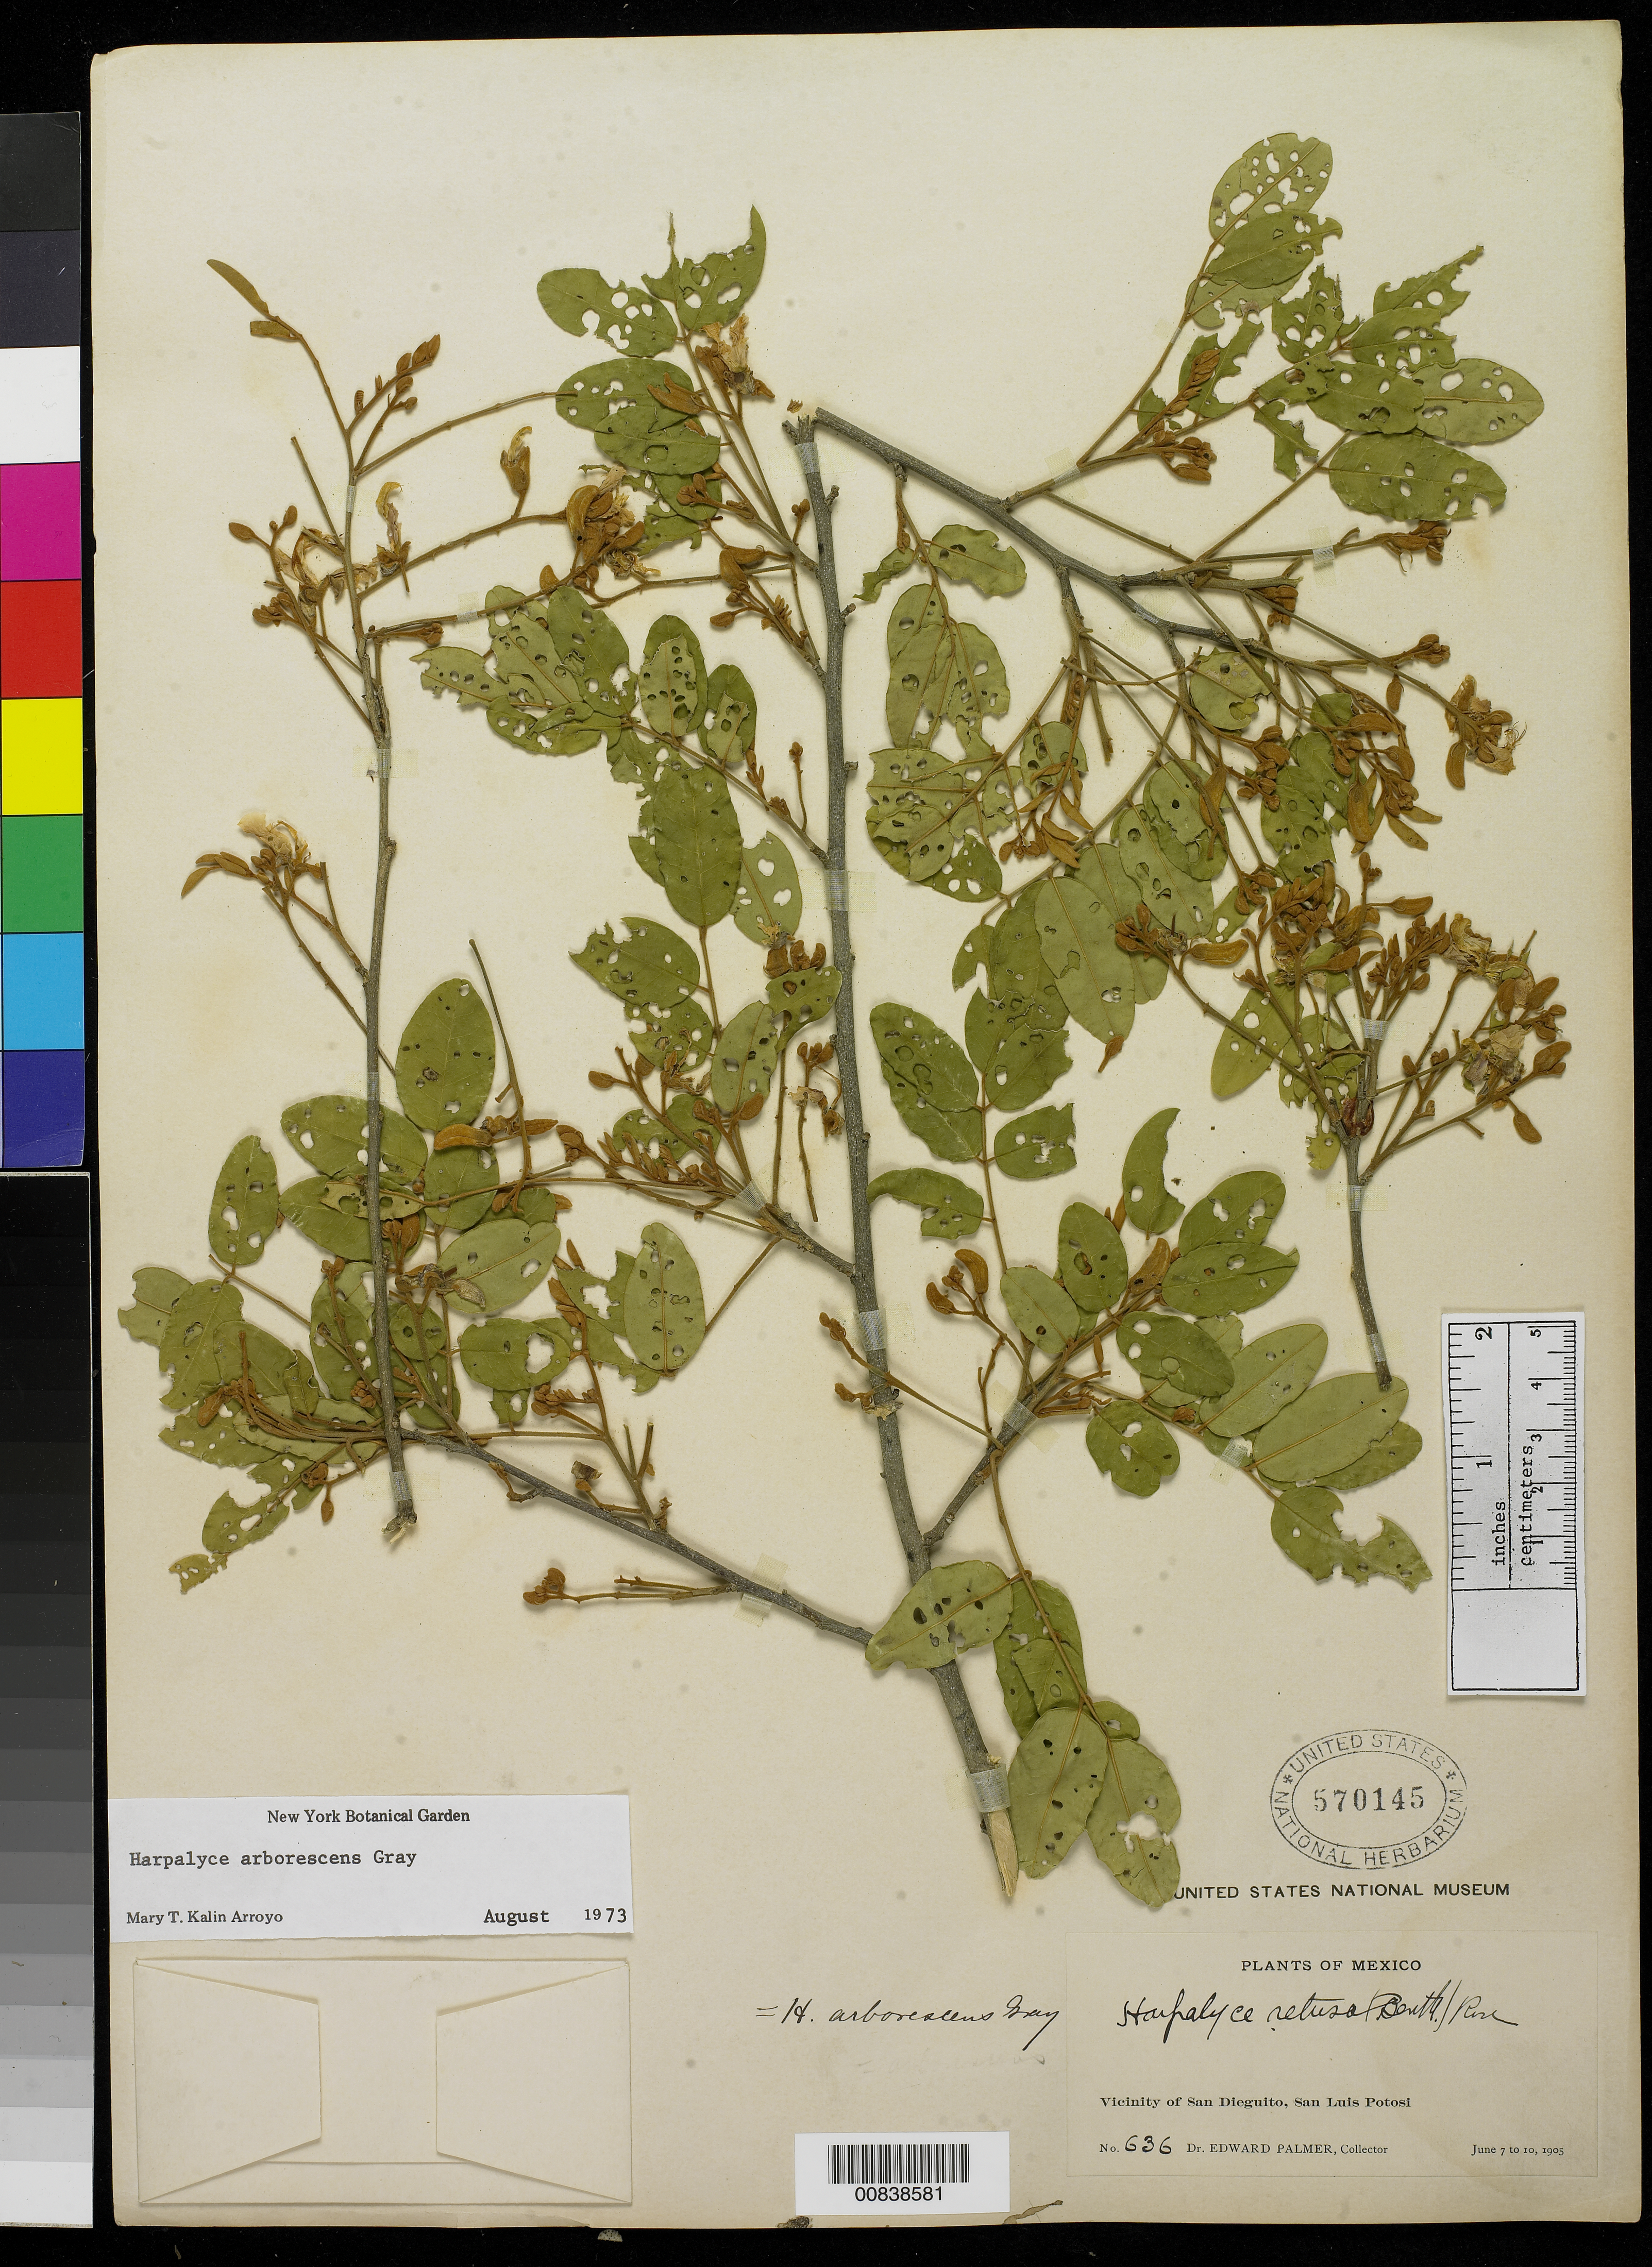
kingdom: Plantae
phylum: Tracheophyta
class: Magnoliopsida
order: Fabales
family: Fabaceae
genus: Psorothamnus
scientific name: Psorothamnus arborescens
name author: (Torr. ex A. Gray) Barneby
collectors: E. Palmer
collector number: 636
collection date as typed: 07 Jun 1905 to 10 Jun 1905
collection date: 1905-06-07/1905-06-10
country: Mexico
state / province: San Luis Potosí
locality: Vicinity of San Dieguito, San Luis Potosí.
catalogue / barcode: US 570145